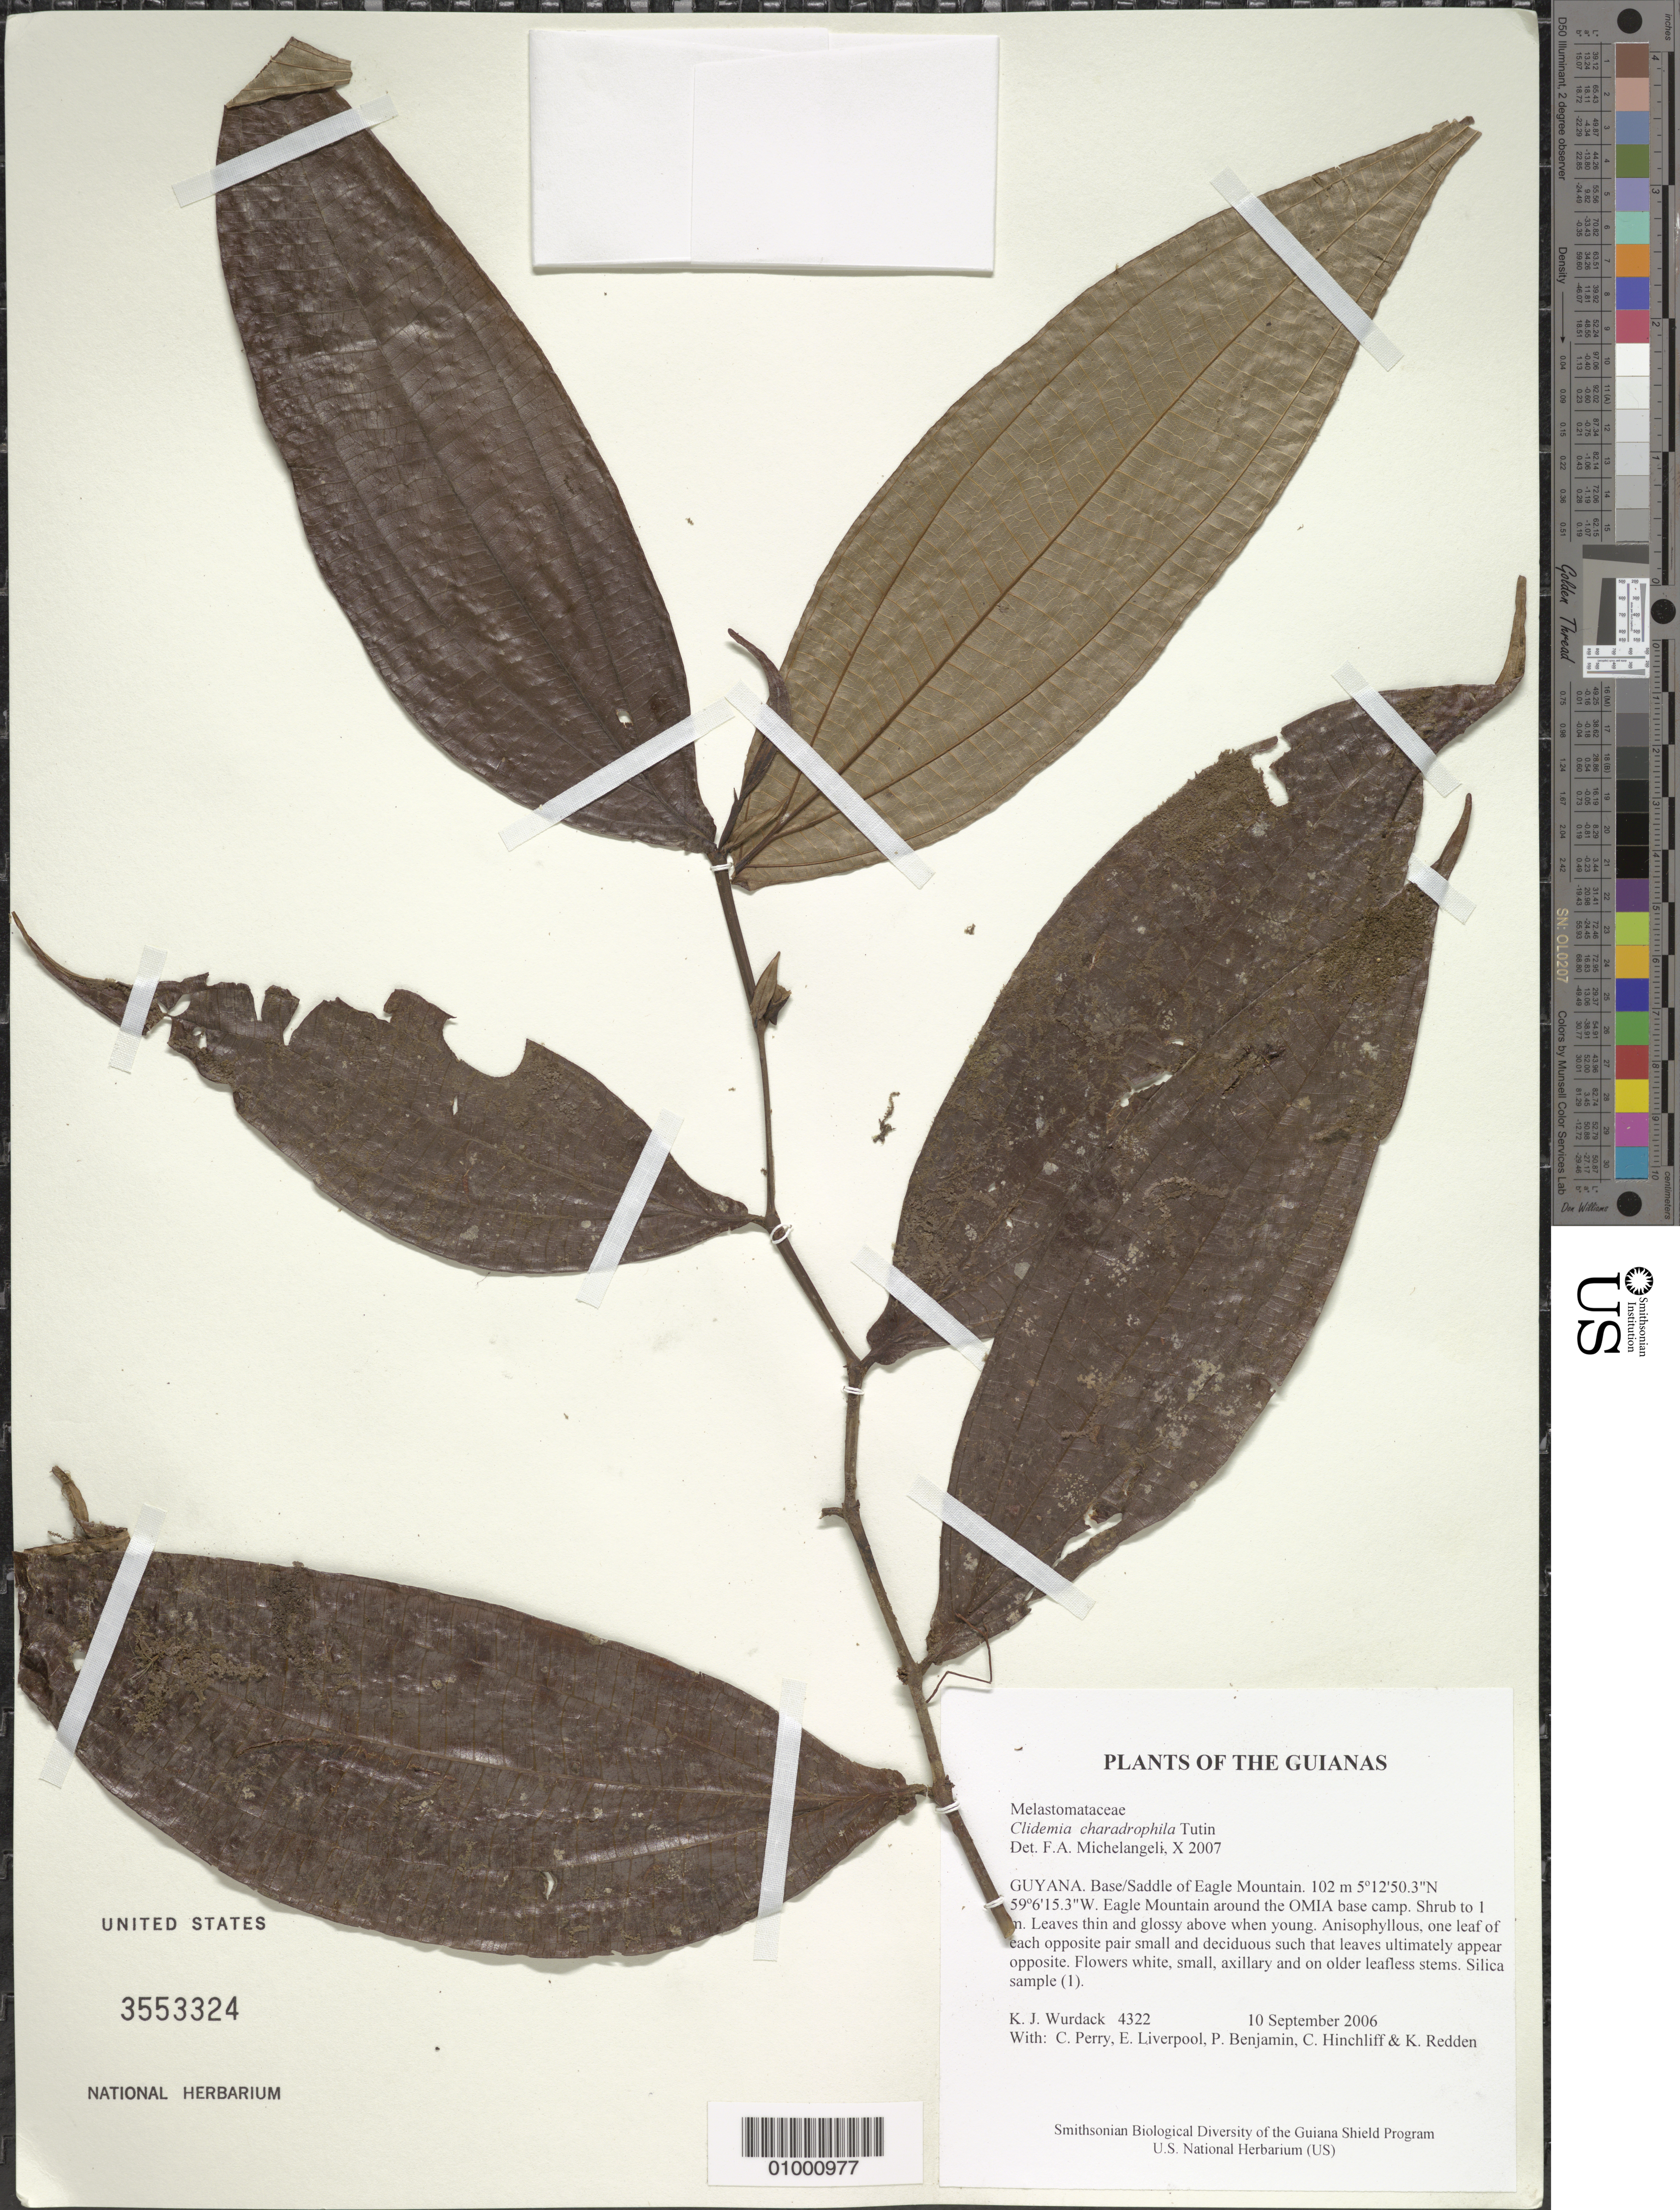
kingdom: Plantae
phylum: Tracheophyta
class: Magnoliopsida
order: Myrtales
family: Melastomataceae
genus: Clidemia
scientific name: Clidemia charadrophila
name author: Tutin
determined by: Michelangeli, F. A.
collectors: K. Wurdack, C. Perry, E. Liverpool, P. Benjamin, C. E. Hinchliff & K. M. Redden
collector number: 4322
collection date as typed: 10 September 2006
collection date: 2006-09-10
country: Guyana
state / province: Potaro-Siparuni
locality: Base/Saddle of Eagle Mountain, around the OMIA base camp.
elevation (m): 102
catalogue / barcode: US 3553324